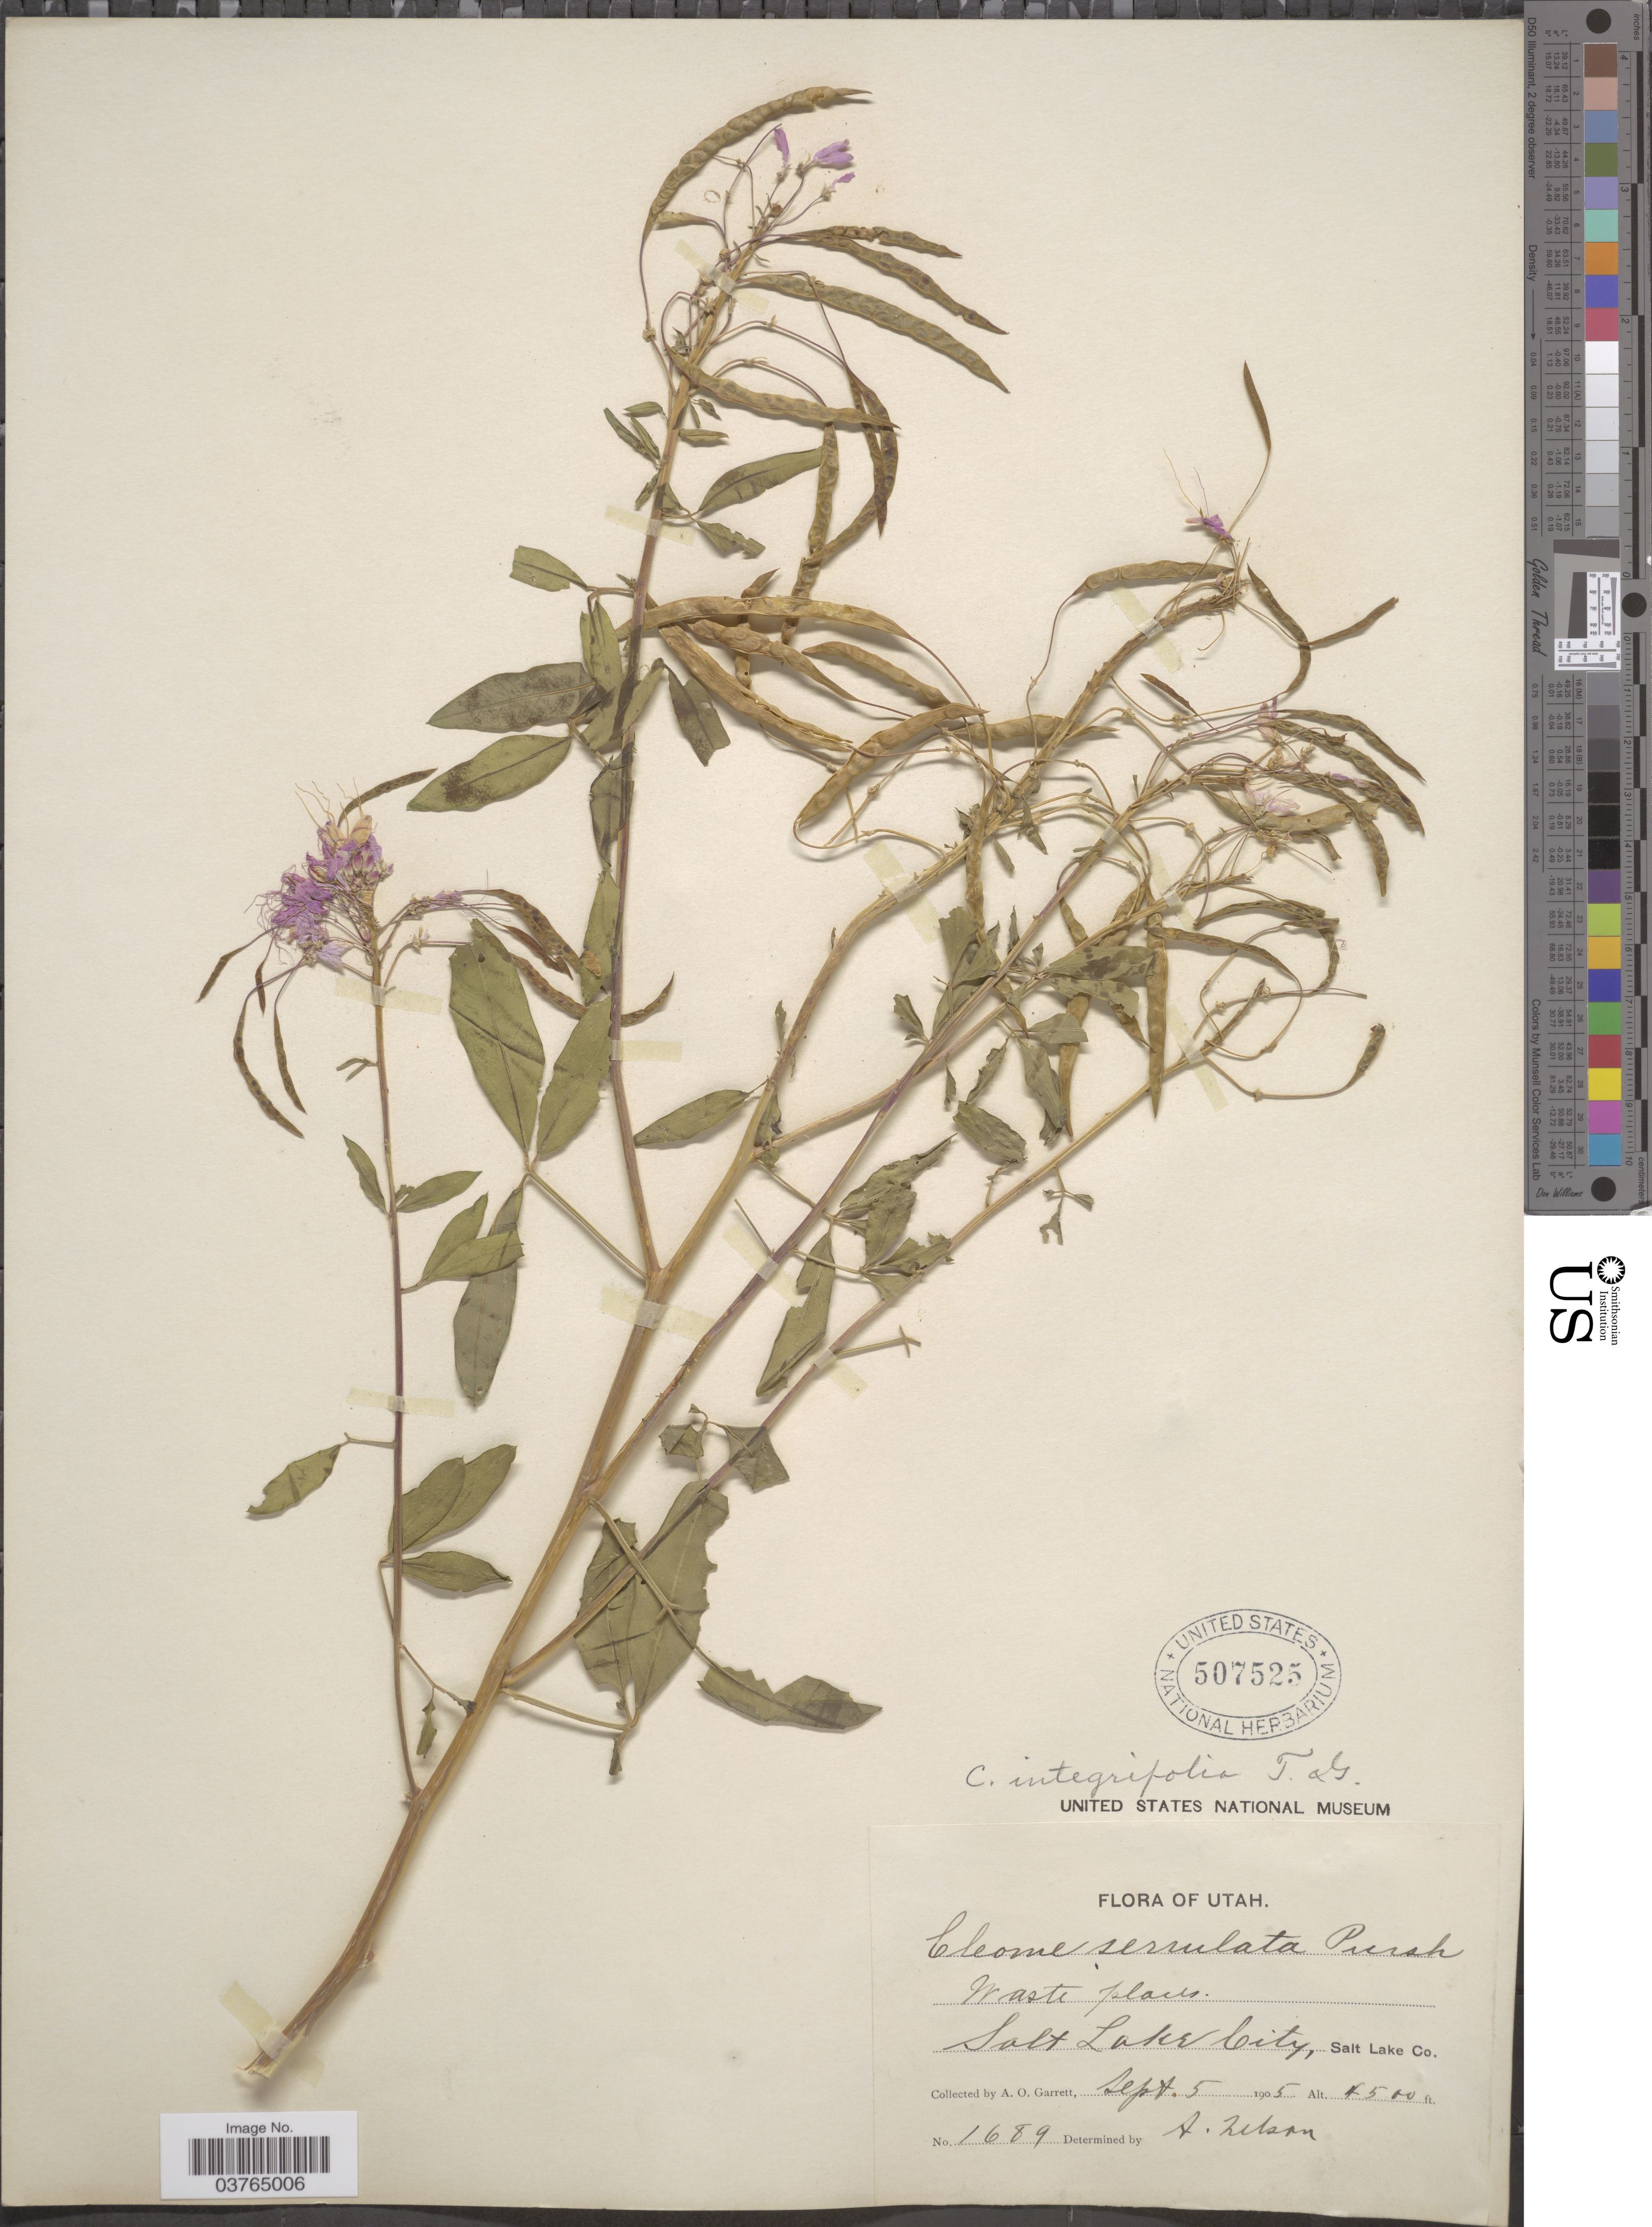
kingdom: Plantae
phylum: Tracheophyta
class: Magnoliopsida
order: Brassicales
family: Cleomaceae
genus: Cleomella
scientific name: Cleomella serrulata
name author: (Pursh) Roalson & J.C. Hall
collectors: A. O. Garrett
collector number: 1689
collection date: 1905-09-05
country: United States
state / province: Utah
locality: Salt Lake City, Salt Lake Co.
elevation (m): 1372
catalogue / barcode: US 507525